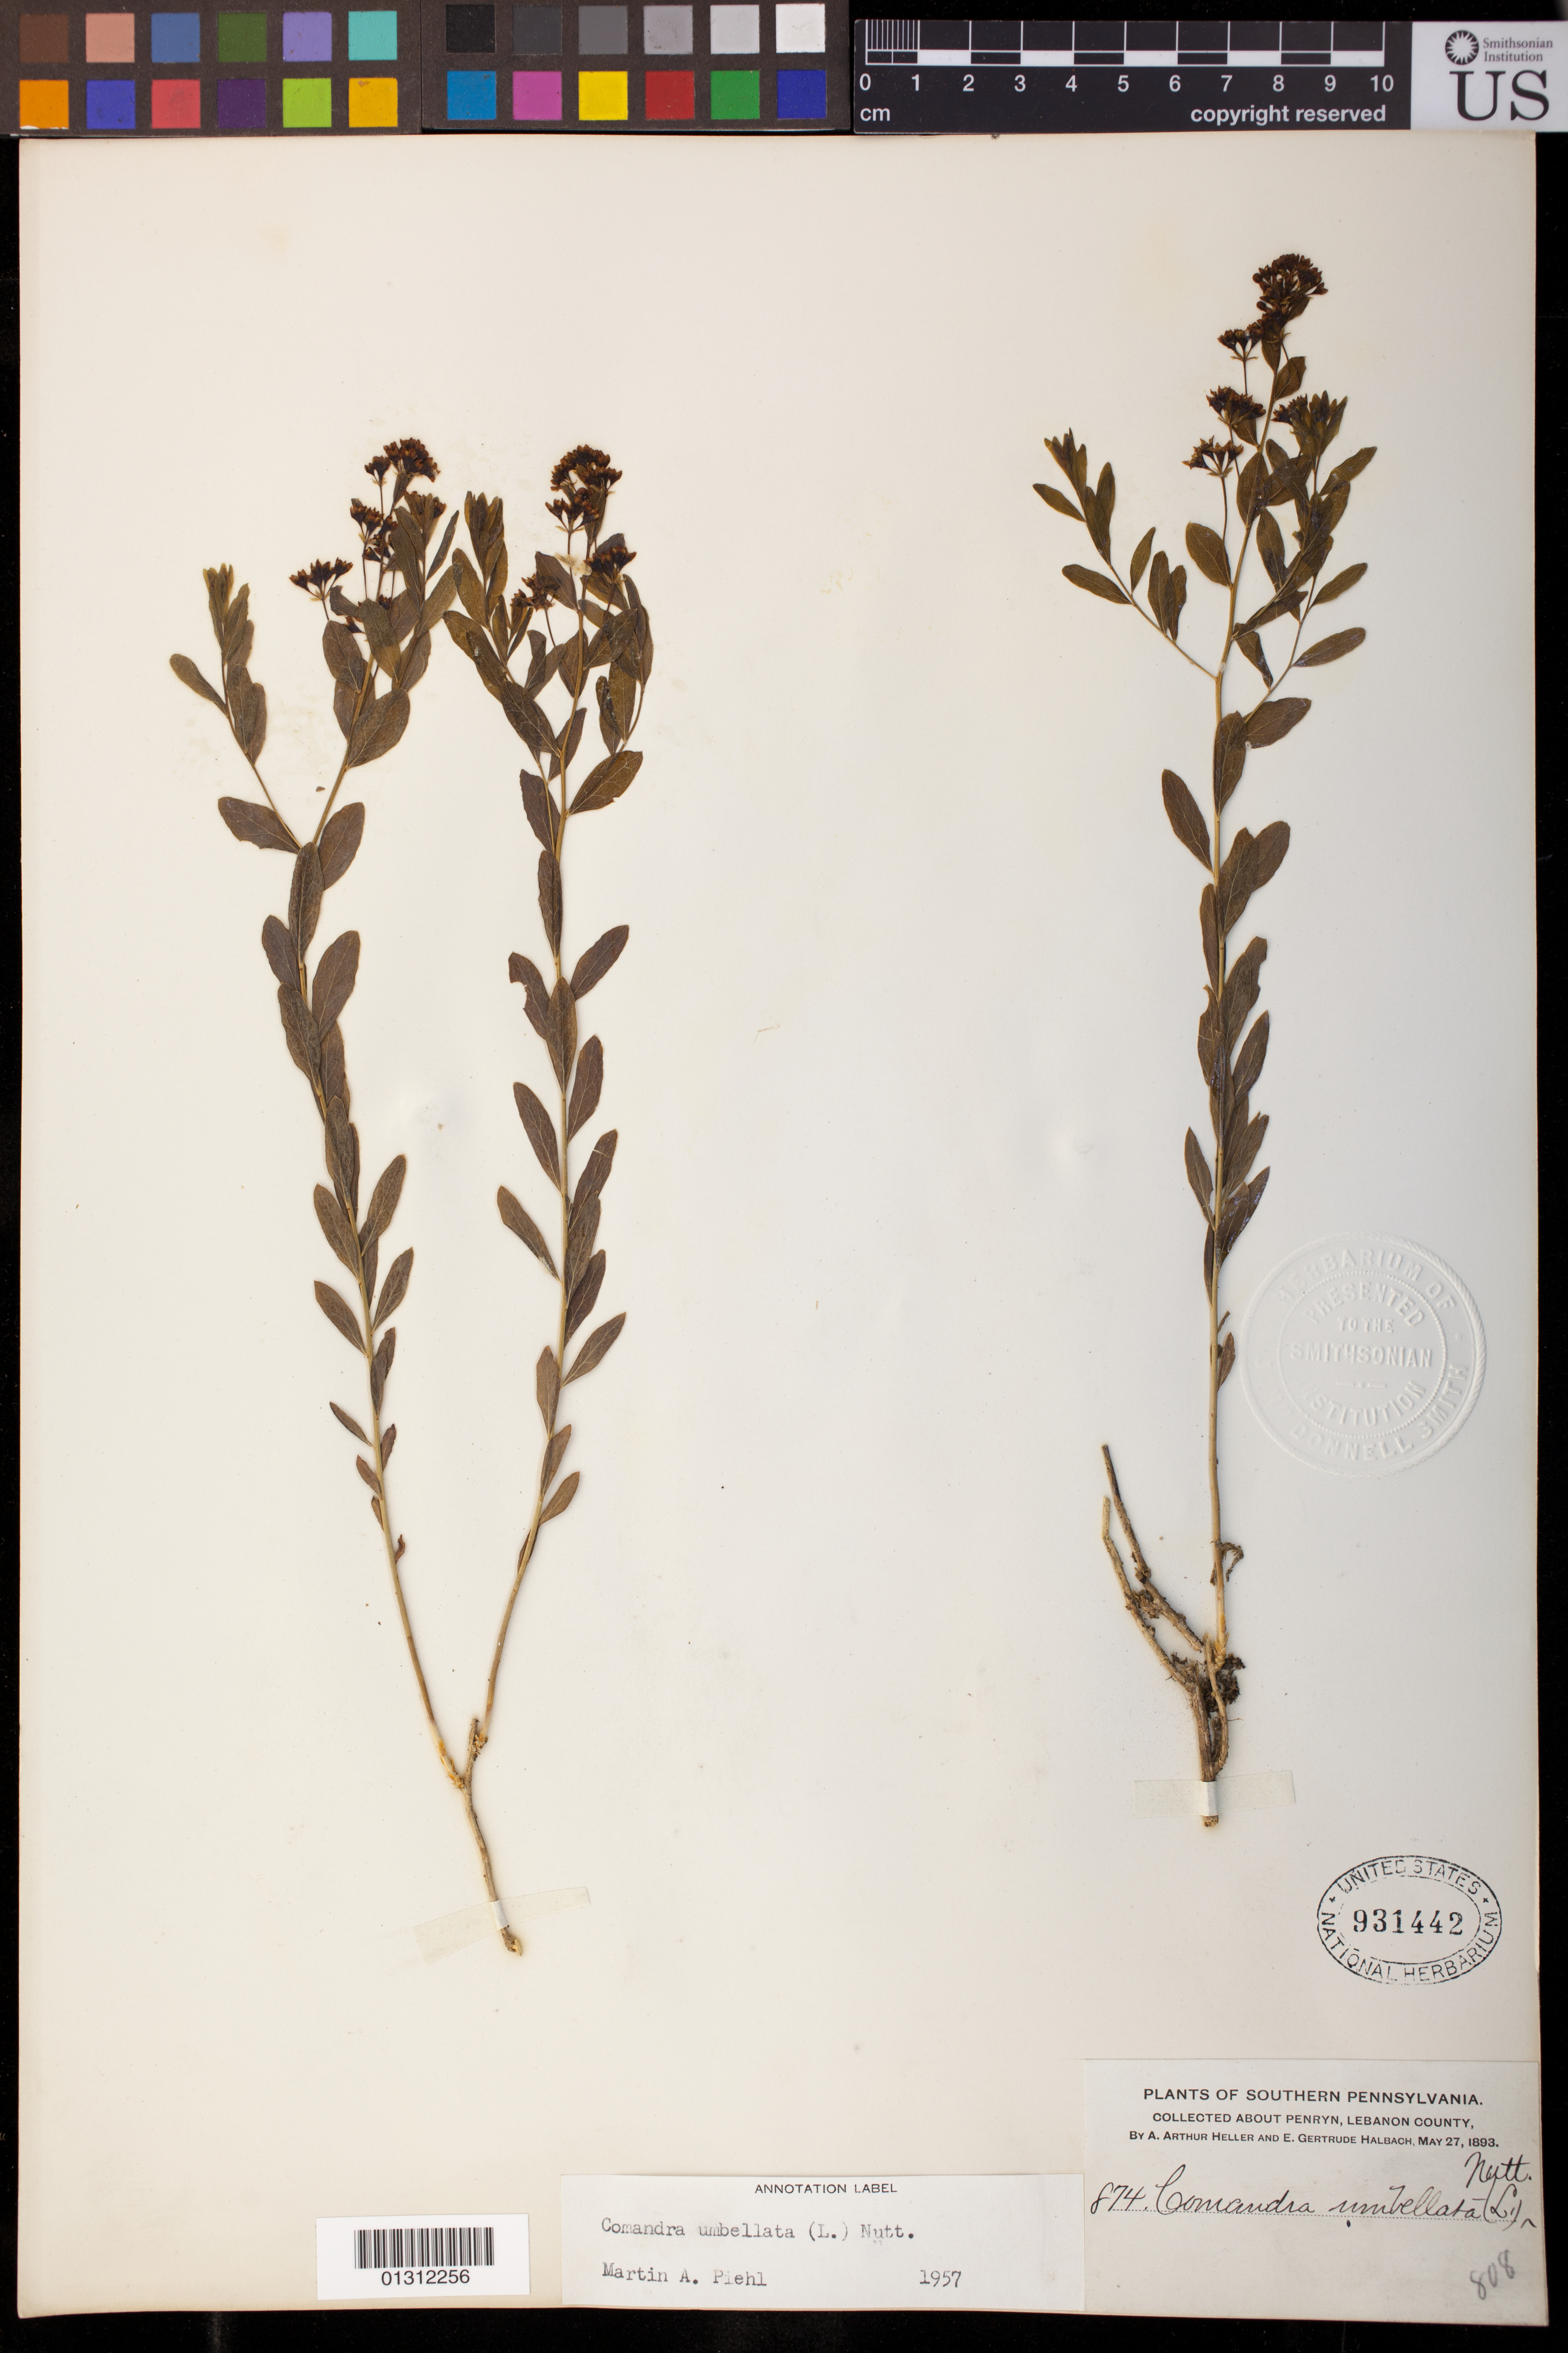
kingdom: Plantae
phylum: Tracheophyta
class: Magnoliopsida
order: Santalales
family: Comandraceae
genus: Comandra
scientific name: Comandra umbellata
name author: (L.) Nutt.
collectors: A. A. Heller & E. G. Halbach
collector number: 874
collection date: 1893-05-27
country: United States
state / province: Pennsylvania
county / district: Lebanon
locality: Pwnekyn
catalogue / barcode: US 931442